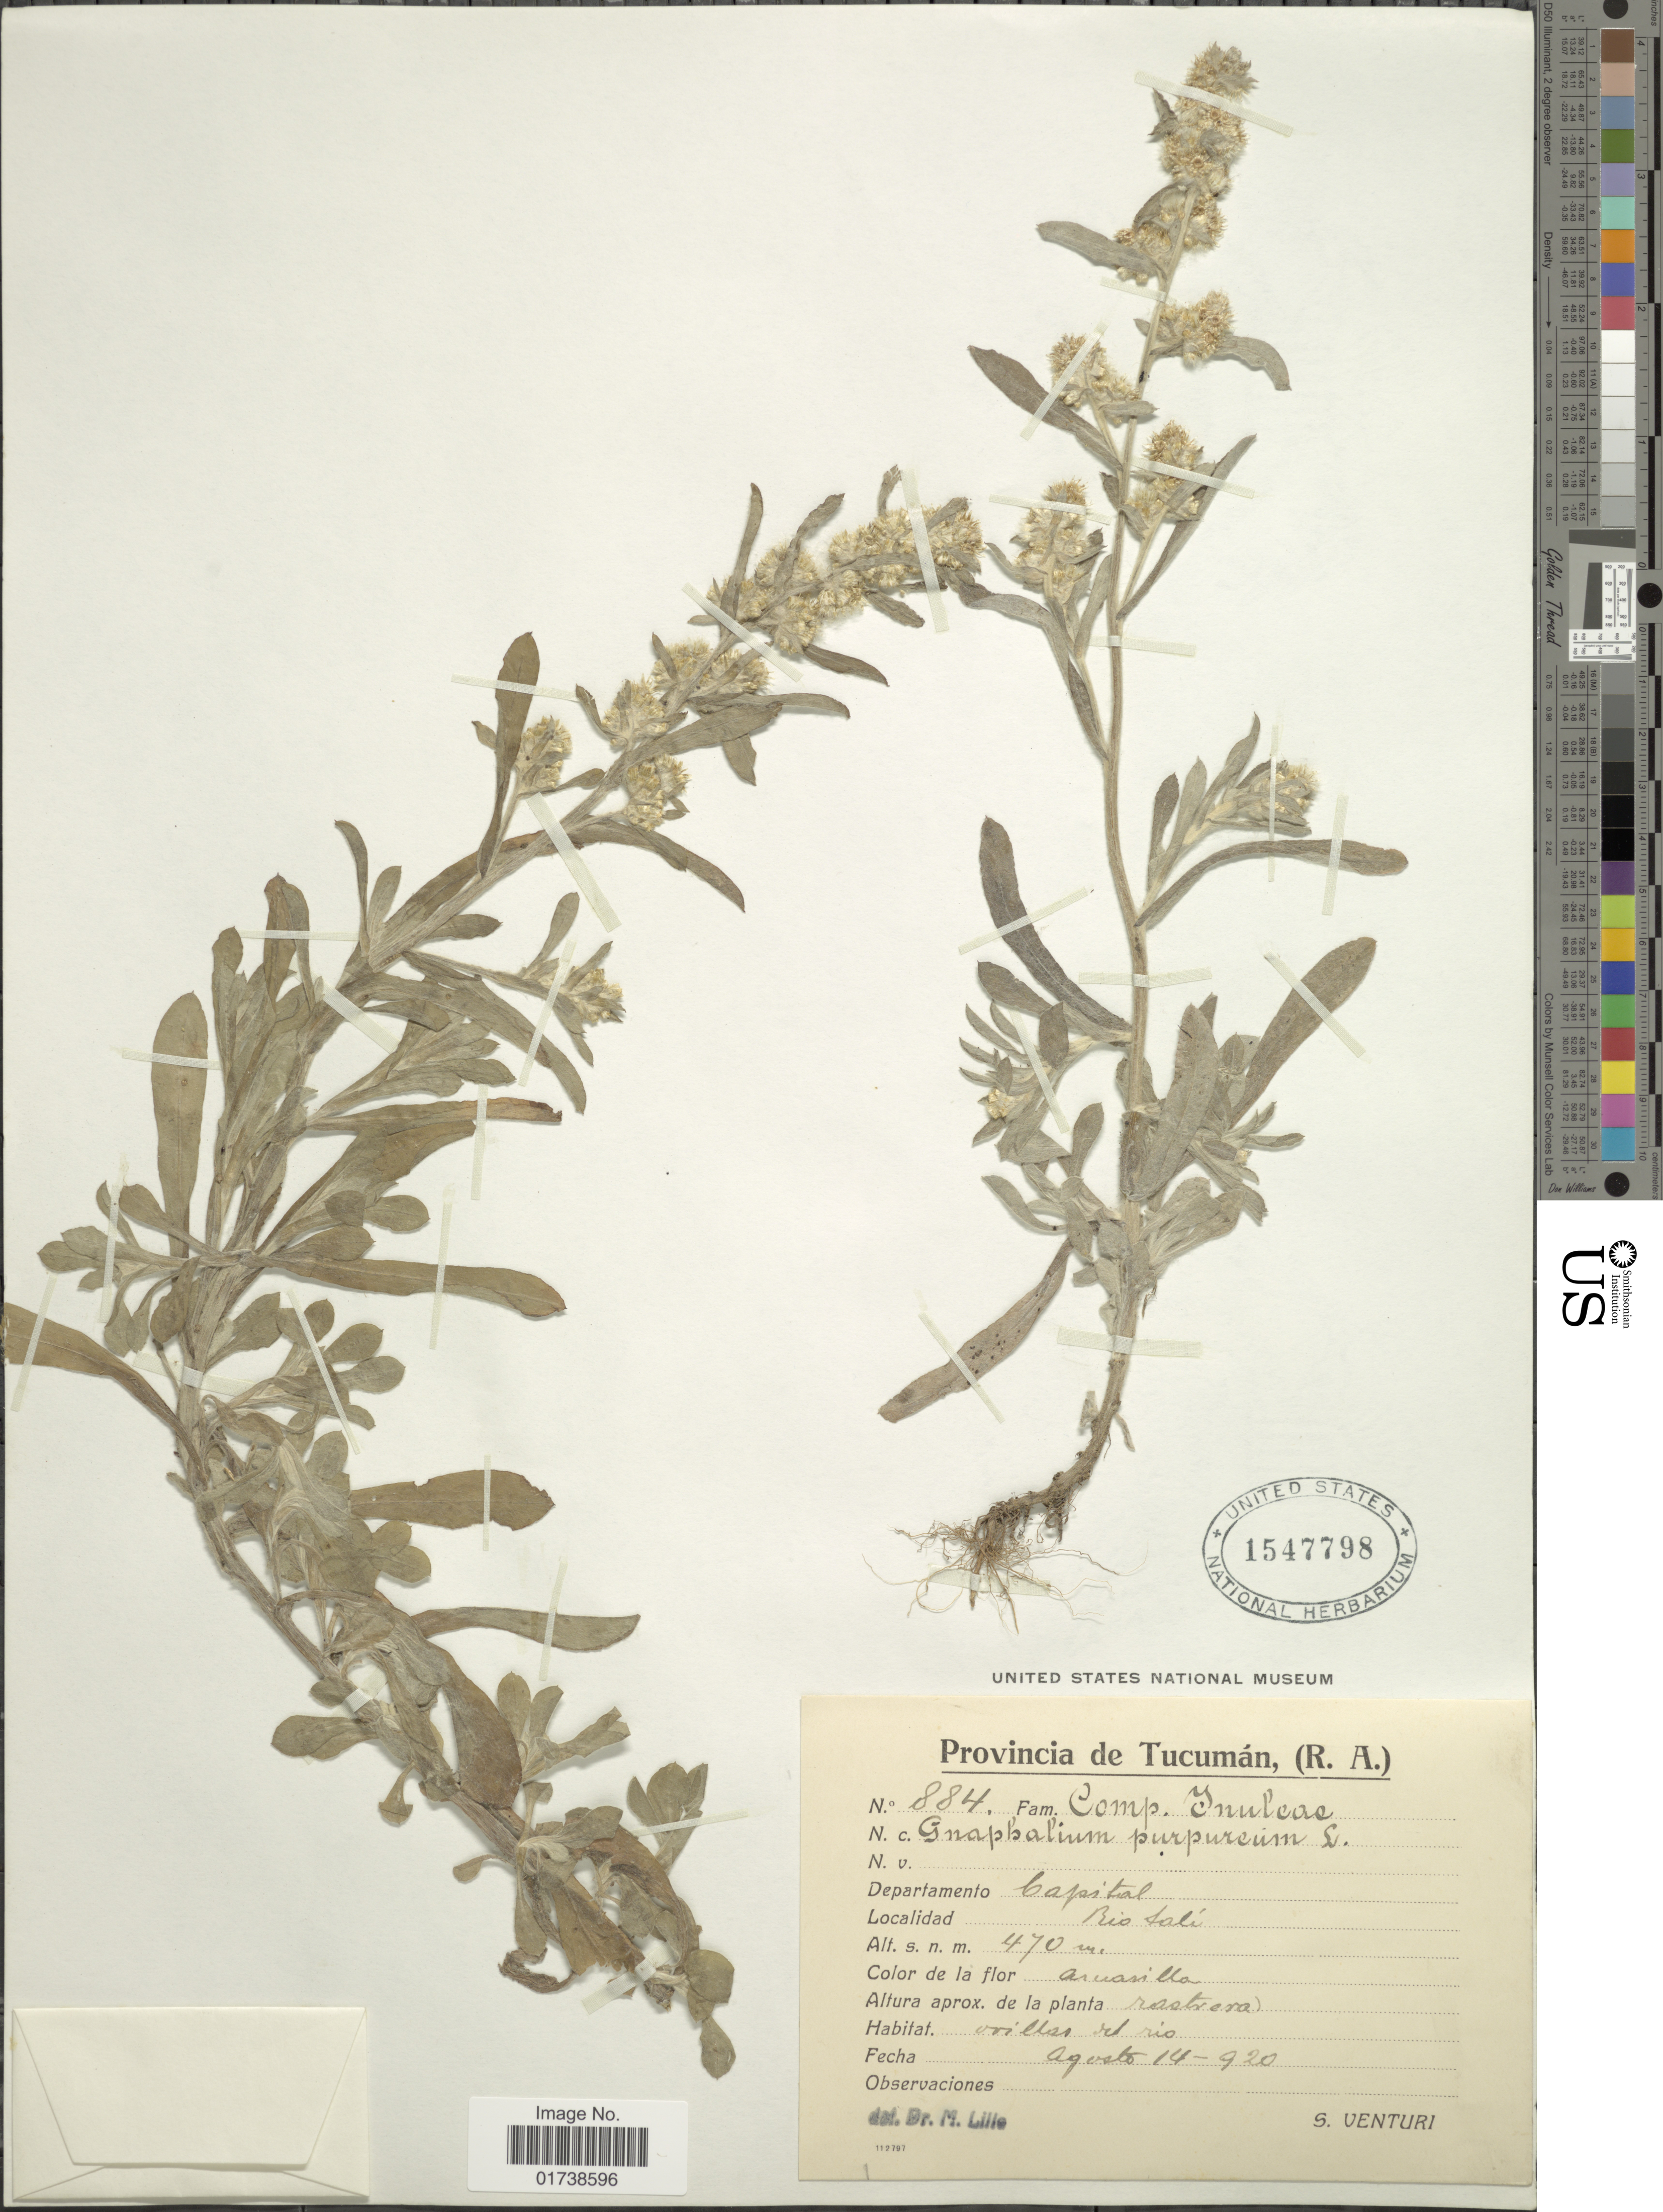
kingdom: Plantae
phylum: Tracheophyta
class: Magnoliopsida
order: Asterales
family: Asteraceae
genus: Gamochaeta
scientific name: Gamochaeta purpurea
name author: (L.) Cabrera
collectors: S. Venturi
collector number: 844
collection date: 1920-08-14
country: Argentina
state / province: Tucuman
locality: Departamento Capital, Rio Tali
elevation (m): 470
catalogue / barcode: US 1547798